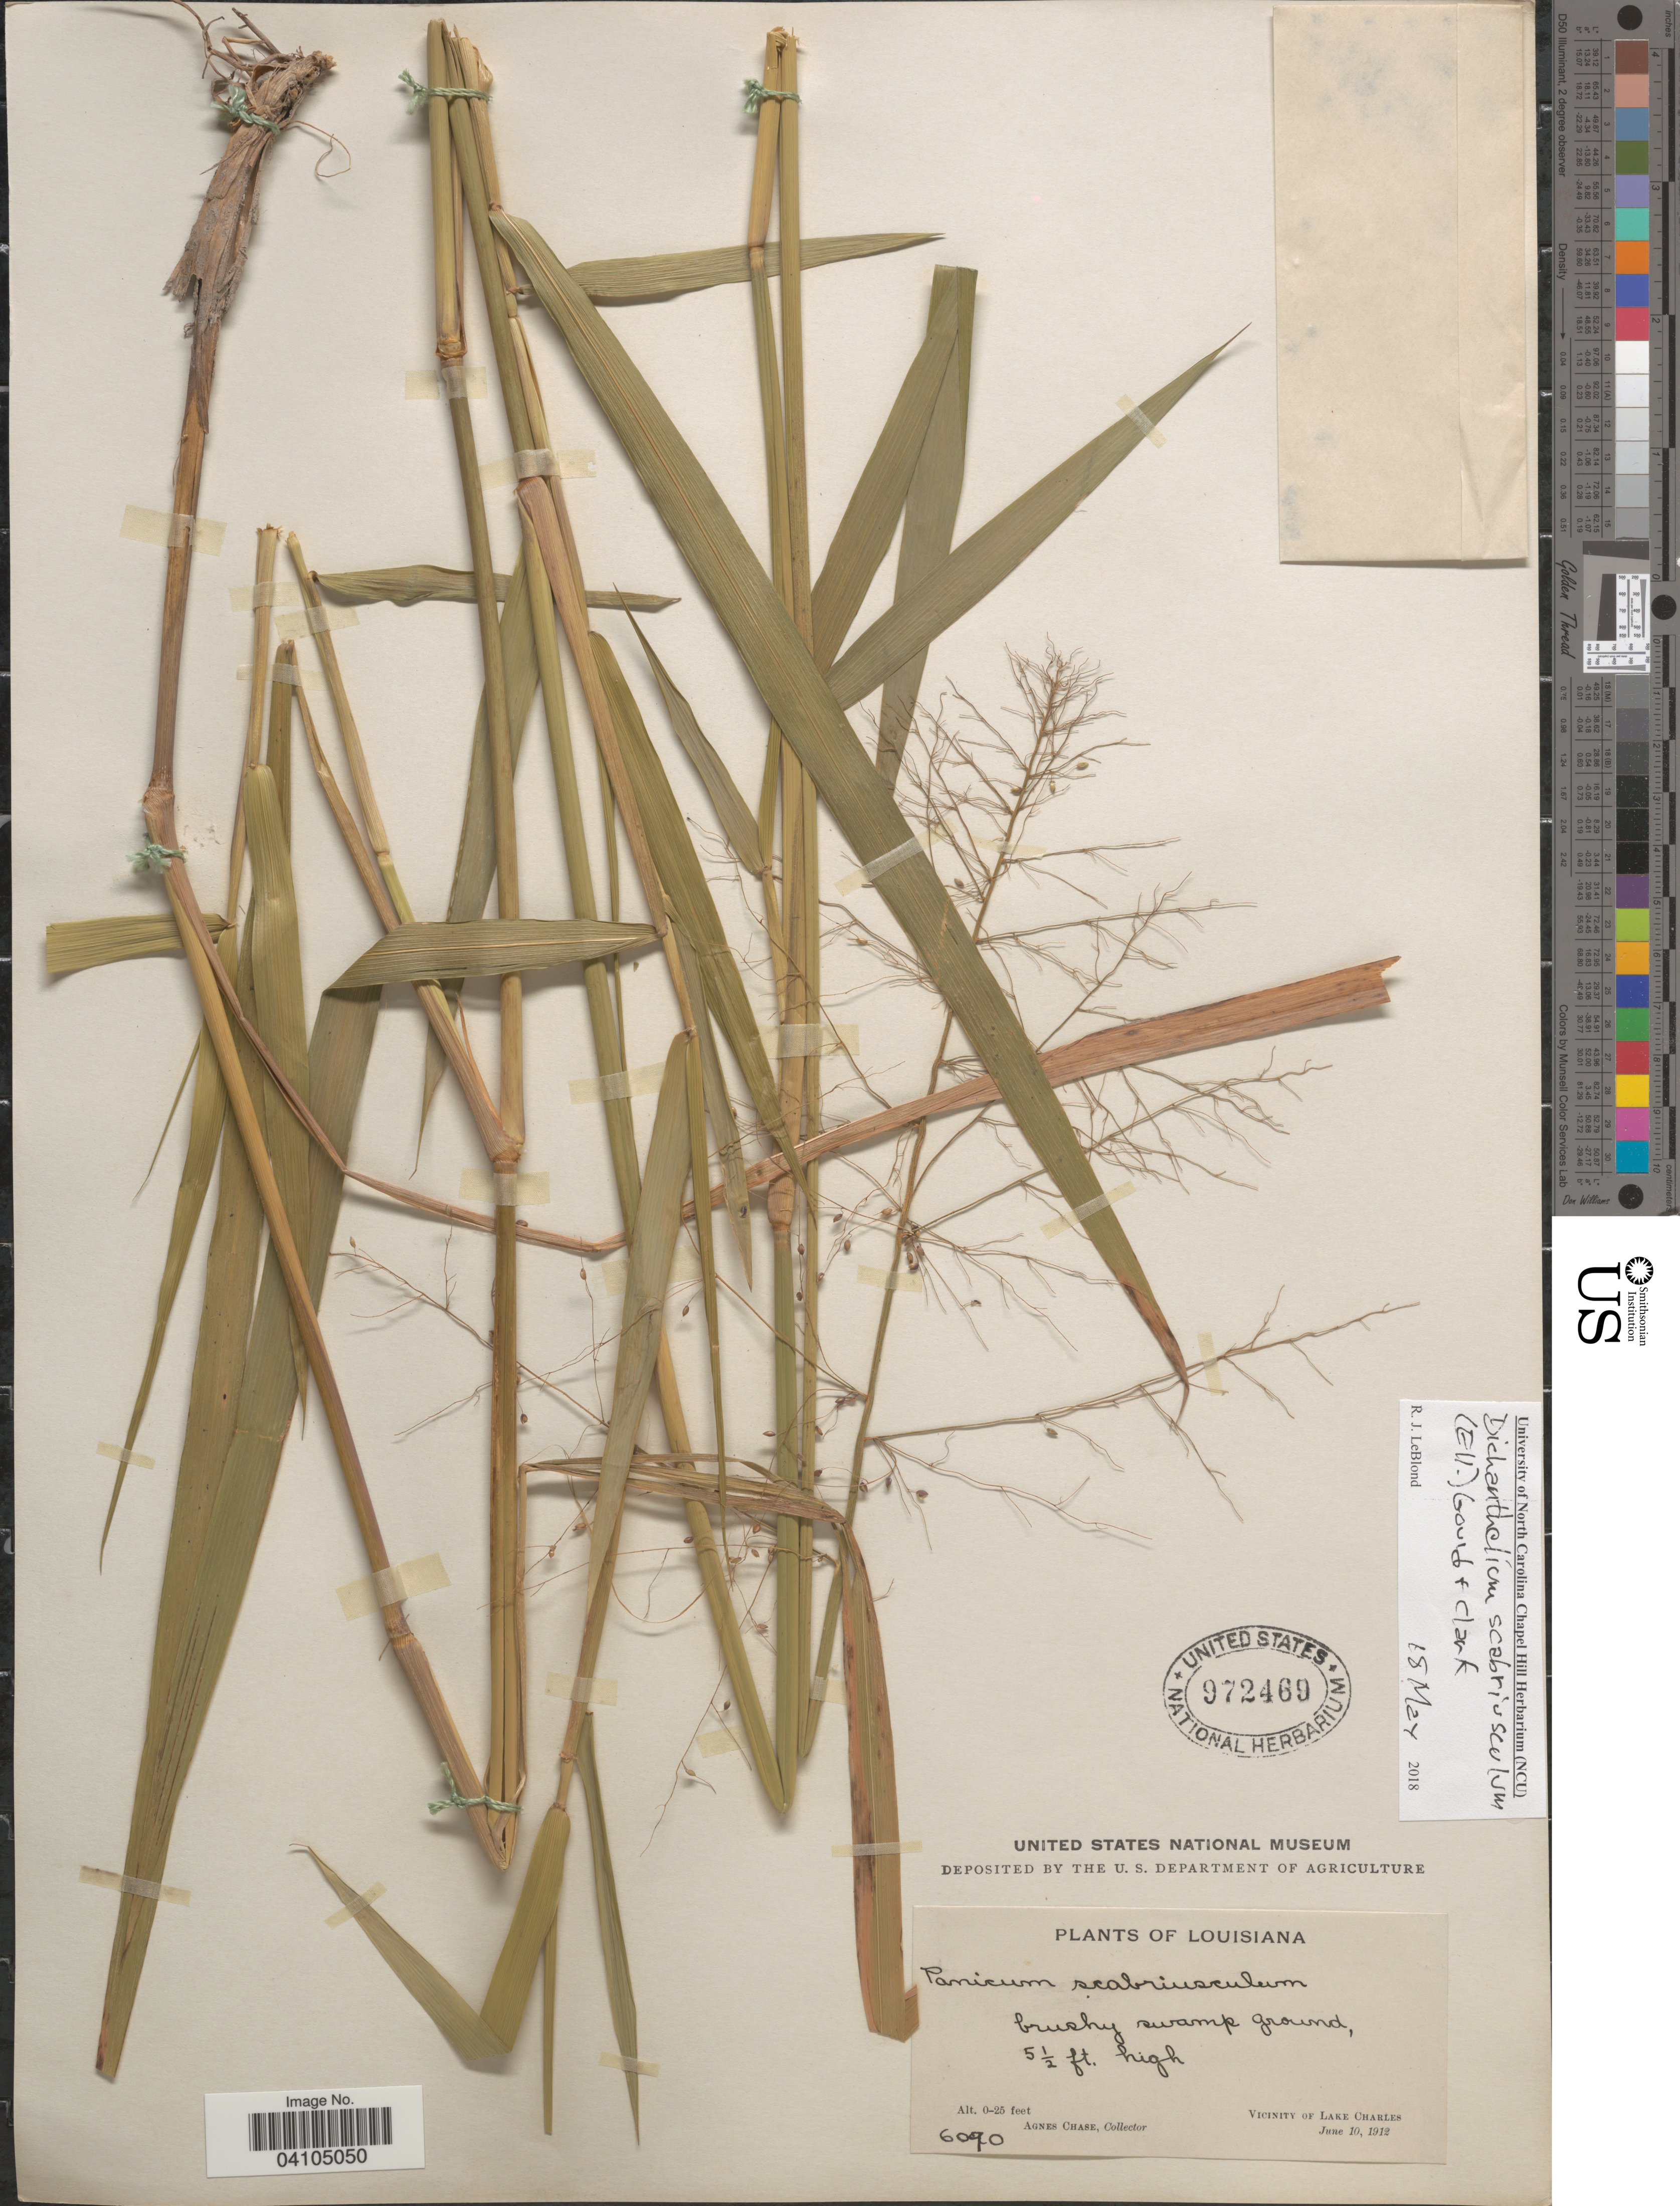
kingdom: Plantae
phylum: Tracheophyta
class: Liliopsida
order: Poales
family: Poaceae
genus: Dichanthelium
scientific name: Dichanthelium scabriusculum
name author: (Elliott) Gould & C.A. Clark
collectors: A. Chase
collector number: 6090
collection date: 1912-06-10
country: United States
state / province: Louisiana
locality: Vicinity of Lake Charles.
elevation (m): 0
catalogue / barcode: US 972469